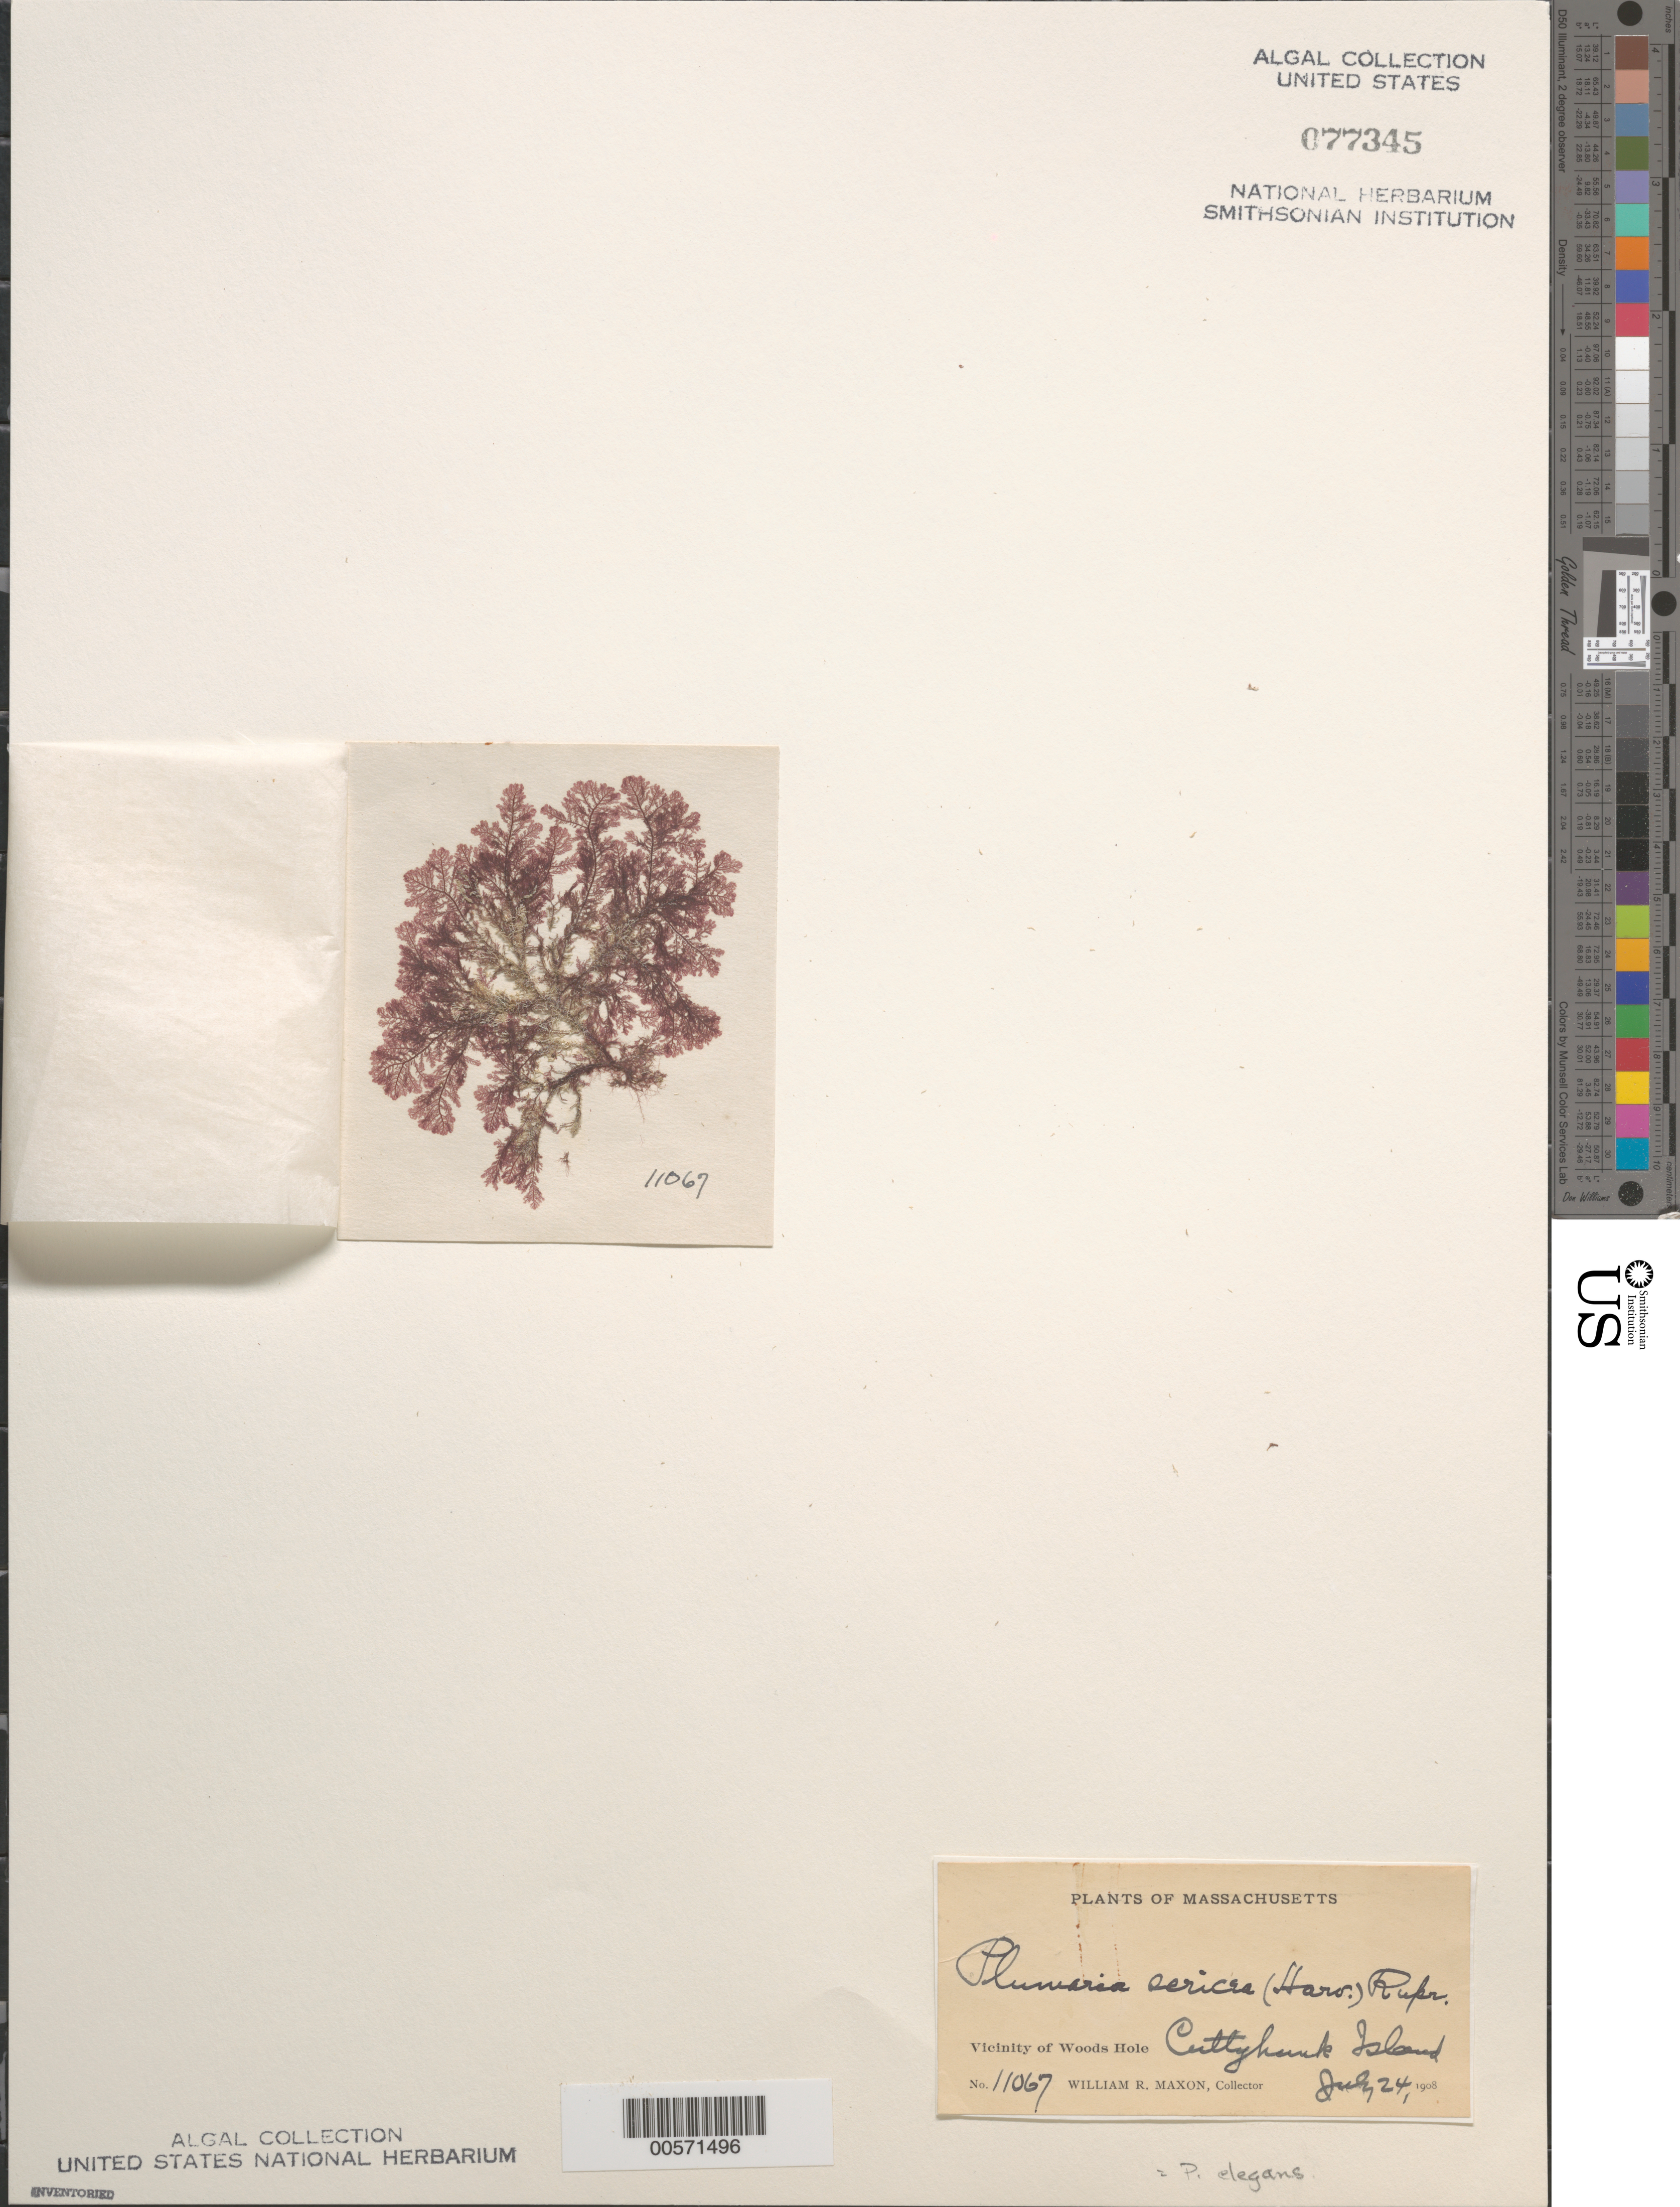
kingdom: Plantae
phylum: Rhodophyta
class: Florideophyceae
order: Ceramiales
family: Wrangeliaceae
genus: Plumaria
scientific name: Plumaria plumosa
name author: (Hudson) Kuntze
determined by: Algae name updating Project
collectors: W. R. Maxon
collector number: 11067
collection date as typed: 24 Jul 1908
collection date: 1908-07-24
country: United States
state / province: Massachusetts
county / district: Dukes County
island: Cuttyhunk Island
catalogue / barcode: US 77345